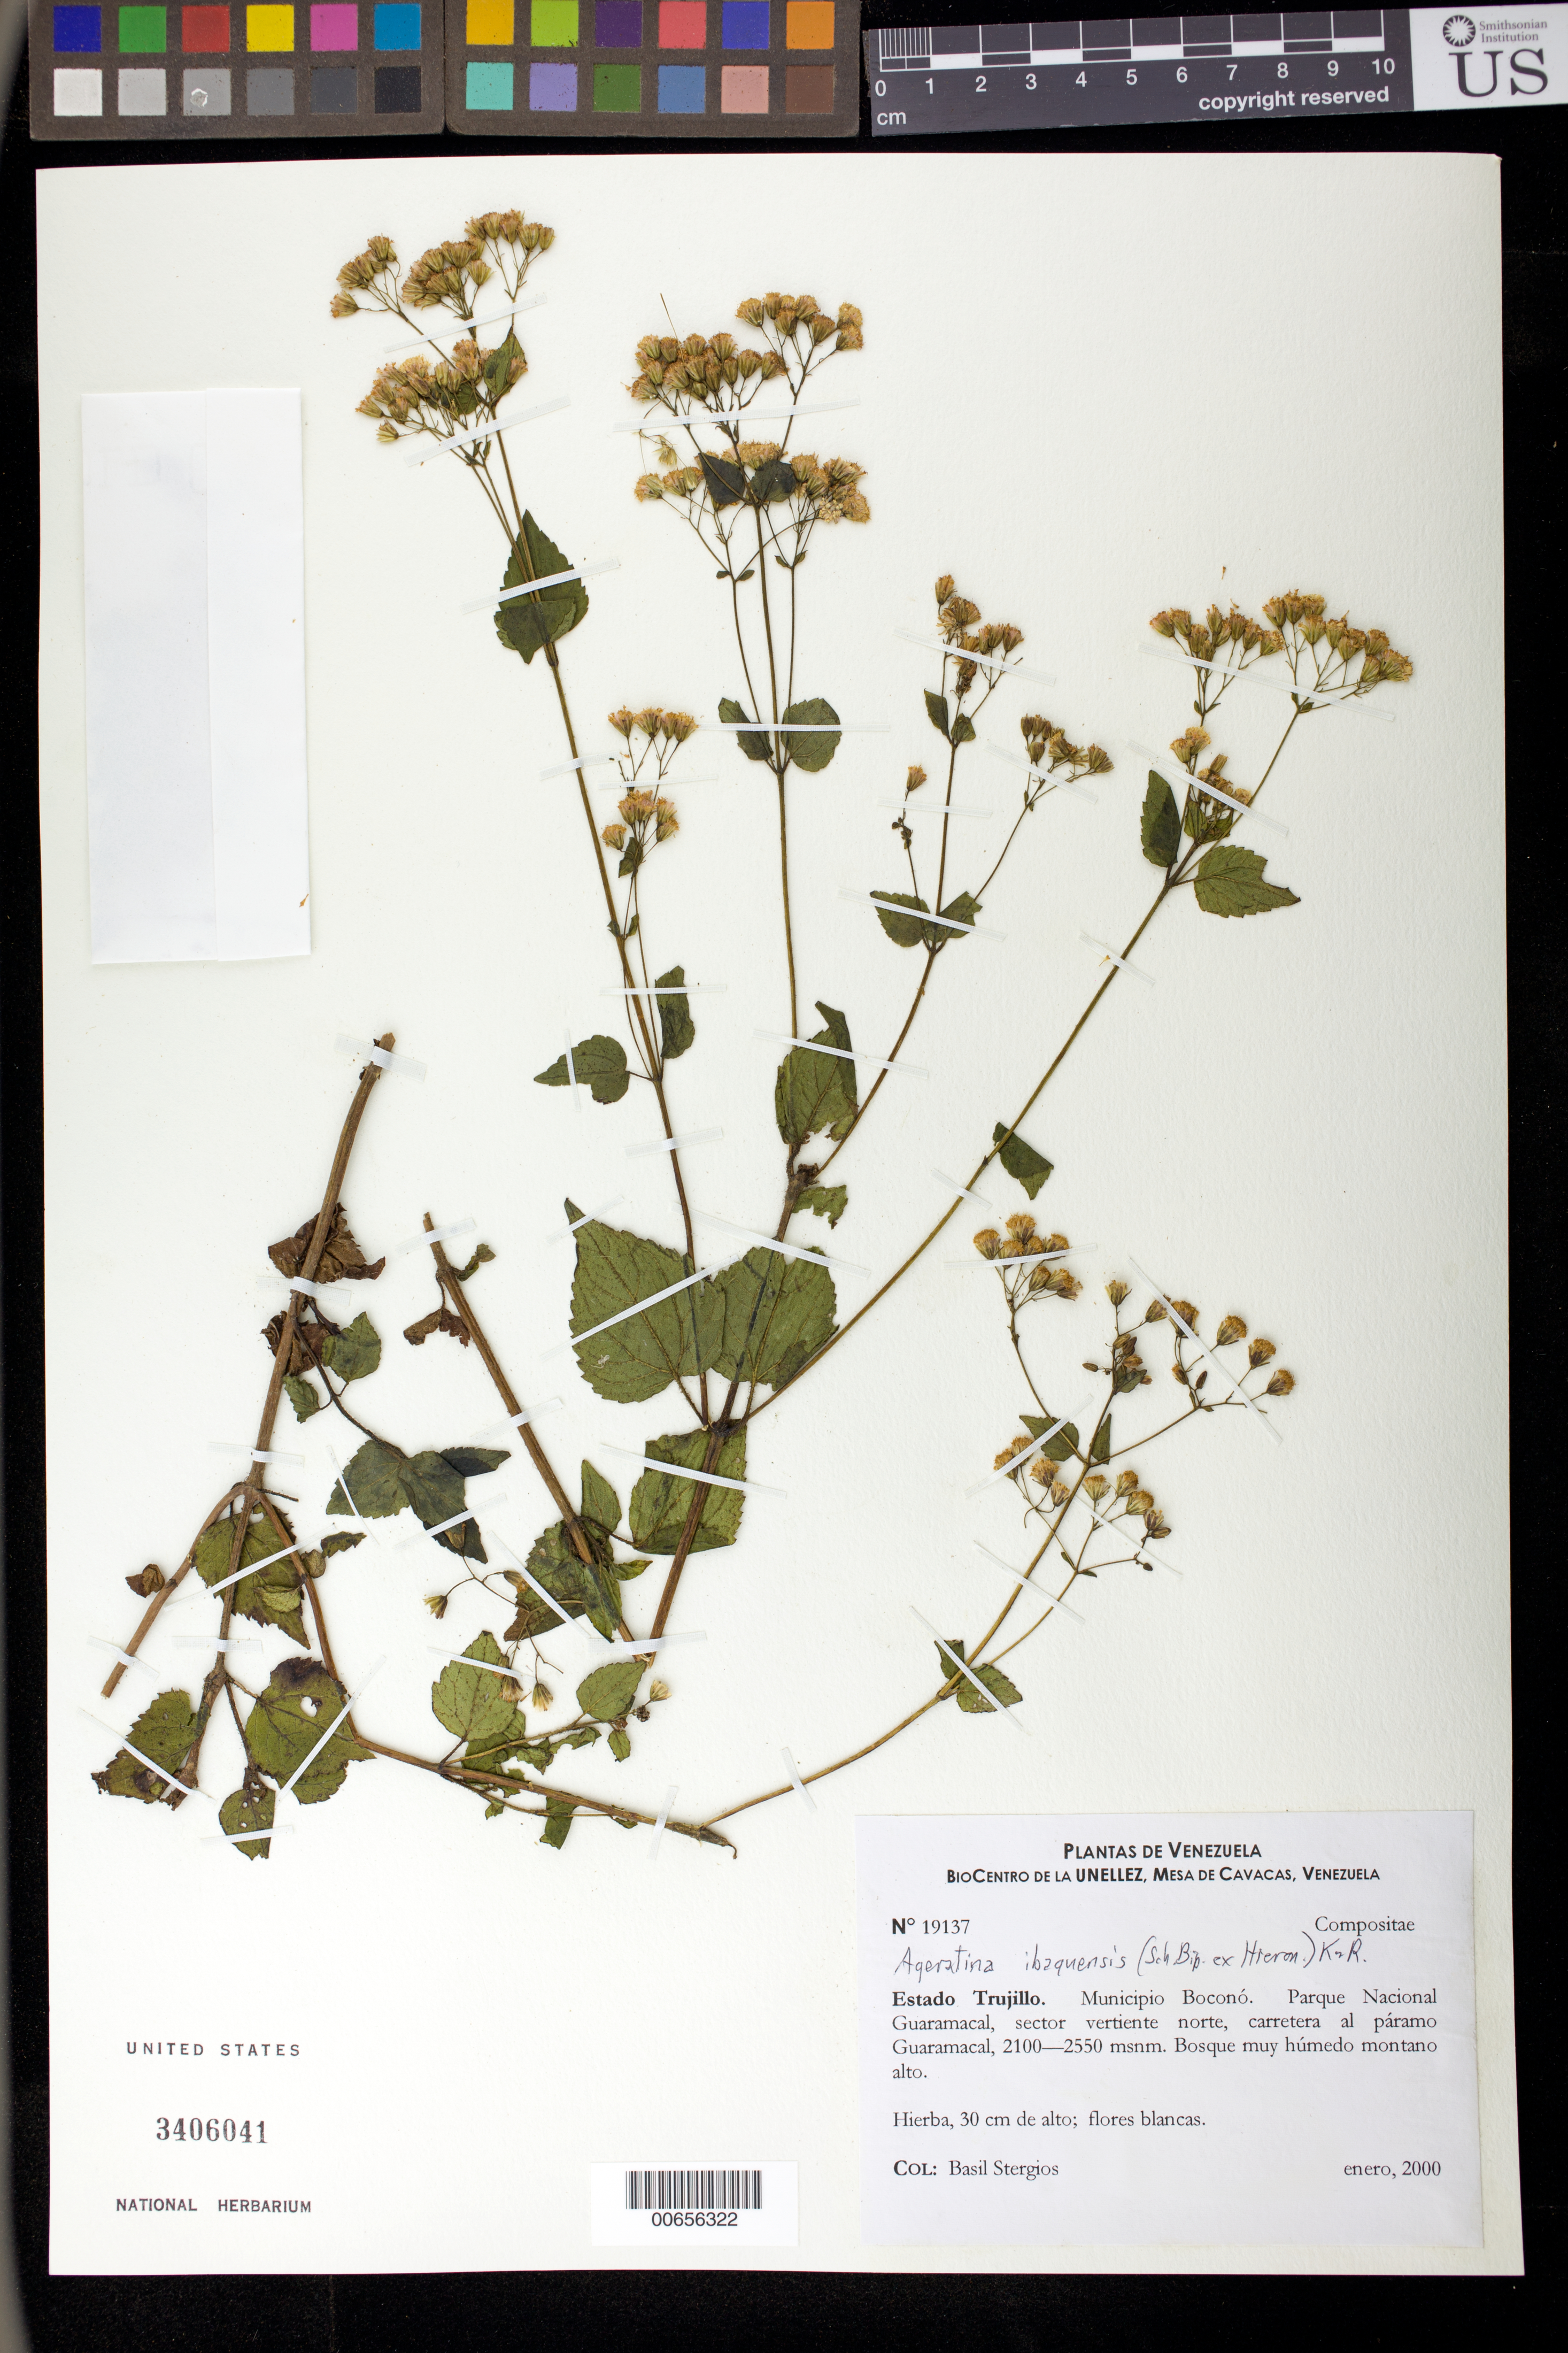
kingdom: Plantae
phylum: Tracheophyta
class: Magnoliopsida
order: Asterales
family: Asteraceae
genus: Ageratina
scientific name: Ageratina ibaguensis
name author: (Sch. Bip. ex Hieron.) R.M. King & H. Rob.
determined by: Robinson, Harold E., (US)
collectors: B. G. Stergios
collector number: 19137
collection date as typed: Jan 2000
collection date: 2000-01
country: Venezuela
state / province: Trujillo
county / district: Boconó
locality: Parque Nacional Guaramacal, vertiente N, carretera al páramo Guaramacal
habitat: Bosque muy húmedo montano alto.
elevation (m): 2100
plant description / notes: MY, PORT, TEX, US, VEN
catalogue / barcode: US 3406041